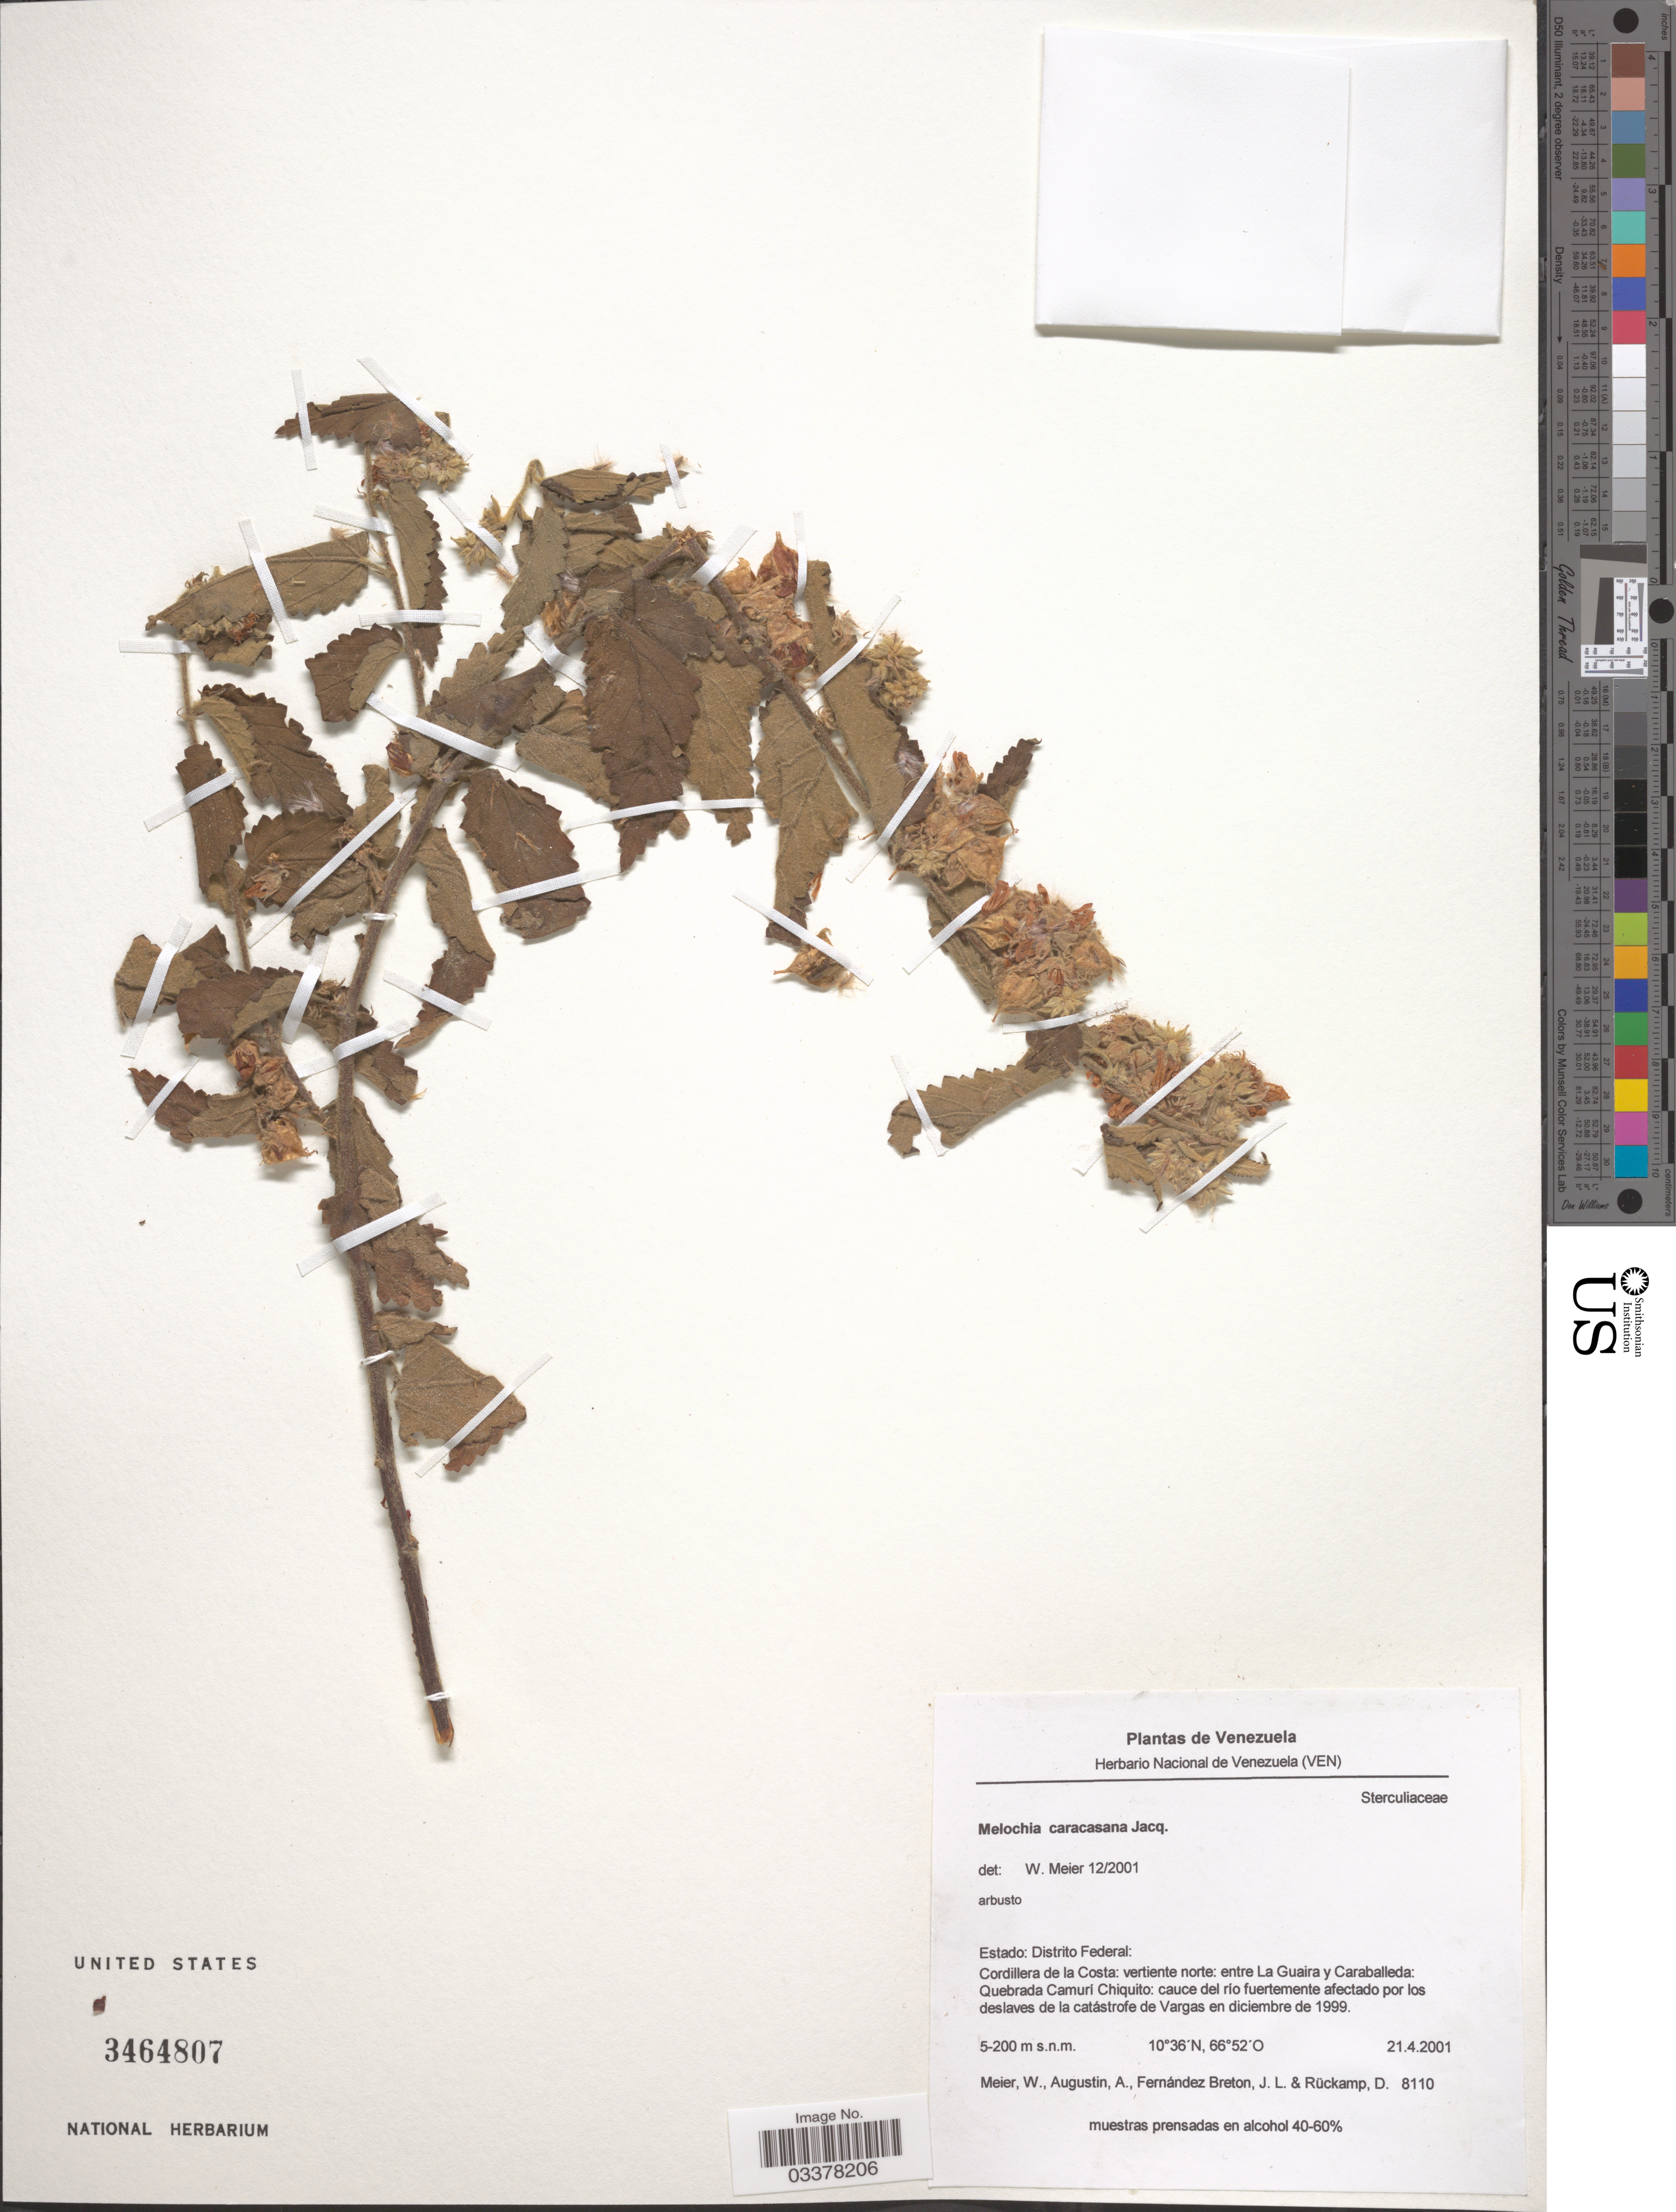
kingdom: Plantae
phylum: Tracheophyta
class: Magnoliopsida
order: Malvales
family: Malvaceae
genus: Melochia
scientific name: Melochia caracasana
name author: Jacq.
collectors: W. Meier, A. Augustin, J. Fernandez Breton & D. Ruckamp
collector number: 8110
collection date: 2001-04-21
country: Venezuela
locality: Estado: Distrito Federal. Cordillera de la Costa: vertiente norte: entre La Guaira y Caraballeda: Quebrada Camurí Chiquito: cauce del río fuertemente afectado por los deslaves de la catástrofe de Vargas en diciembre de 1999.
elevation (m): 5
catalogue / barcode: US 3464807